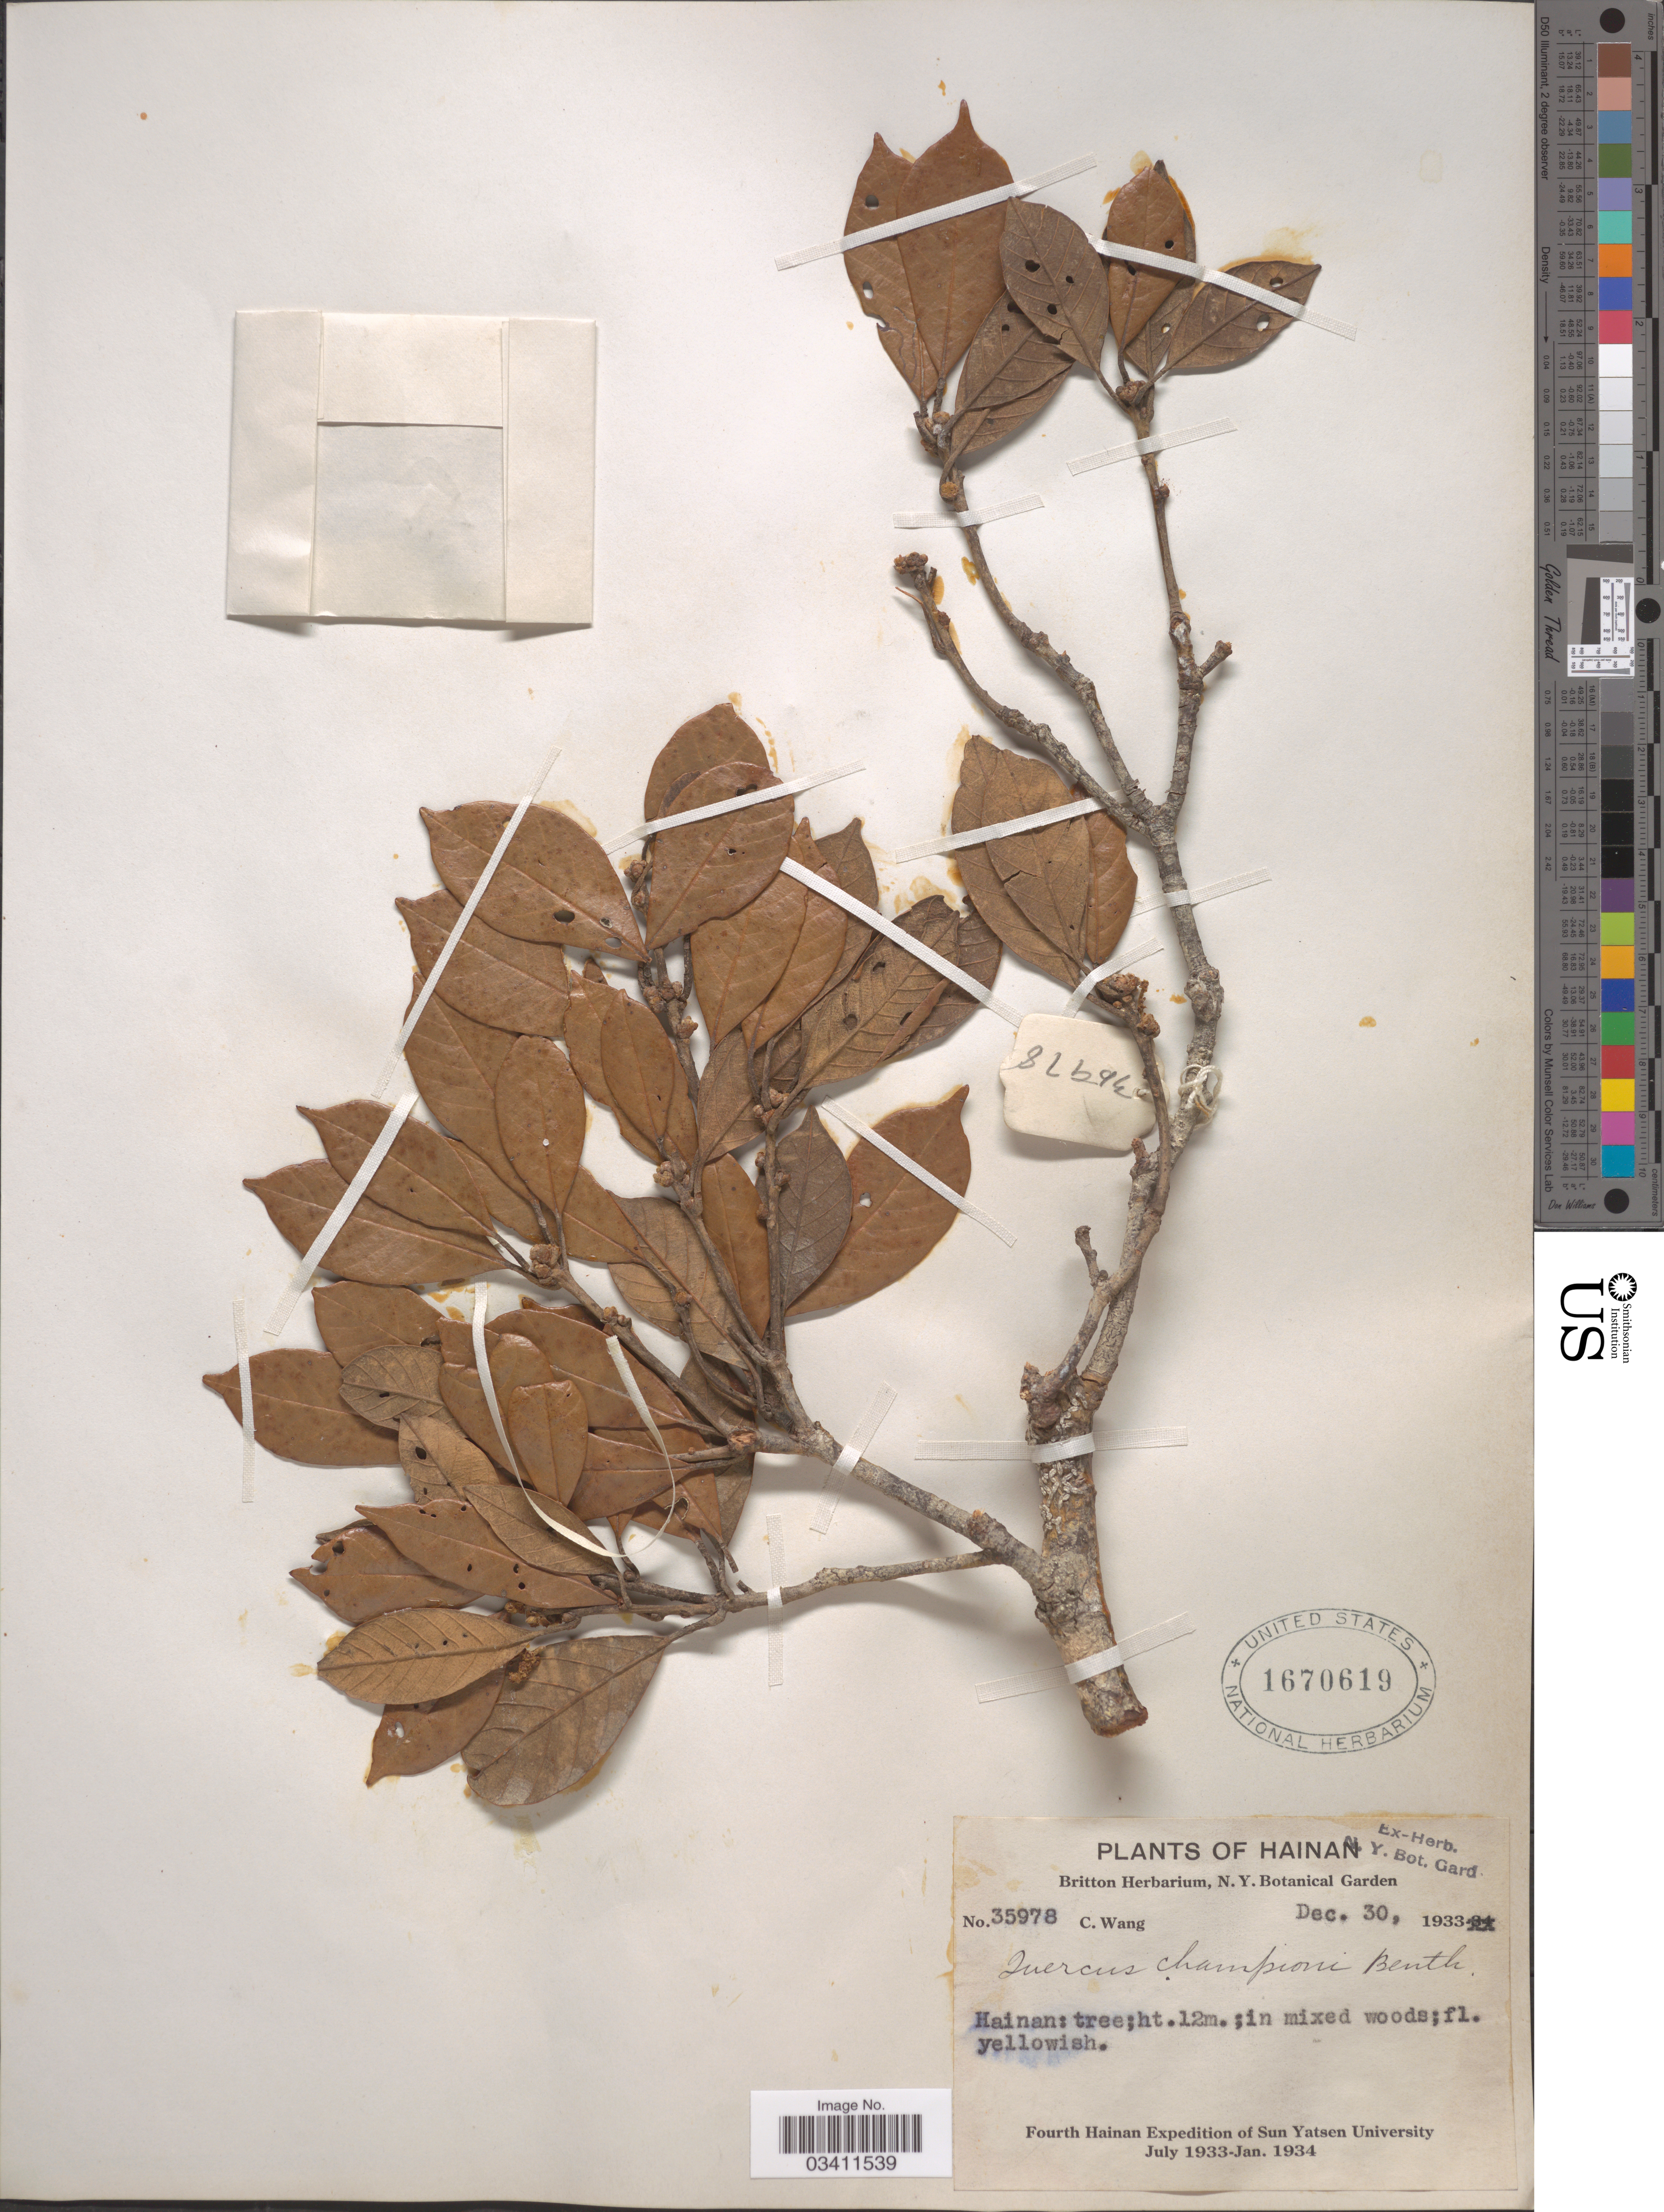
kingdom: Plantae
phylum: Tracheophyta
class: Magnoliopsida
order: Fagales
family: Fagaceae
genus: Quercus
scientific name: Quercus championii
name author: Benth.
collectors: C. Wang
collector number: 35978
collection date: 1933-12-30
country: China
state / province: Hainan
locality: Hainan.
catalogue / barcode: US 1670619